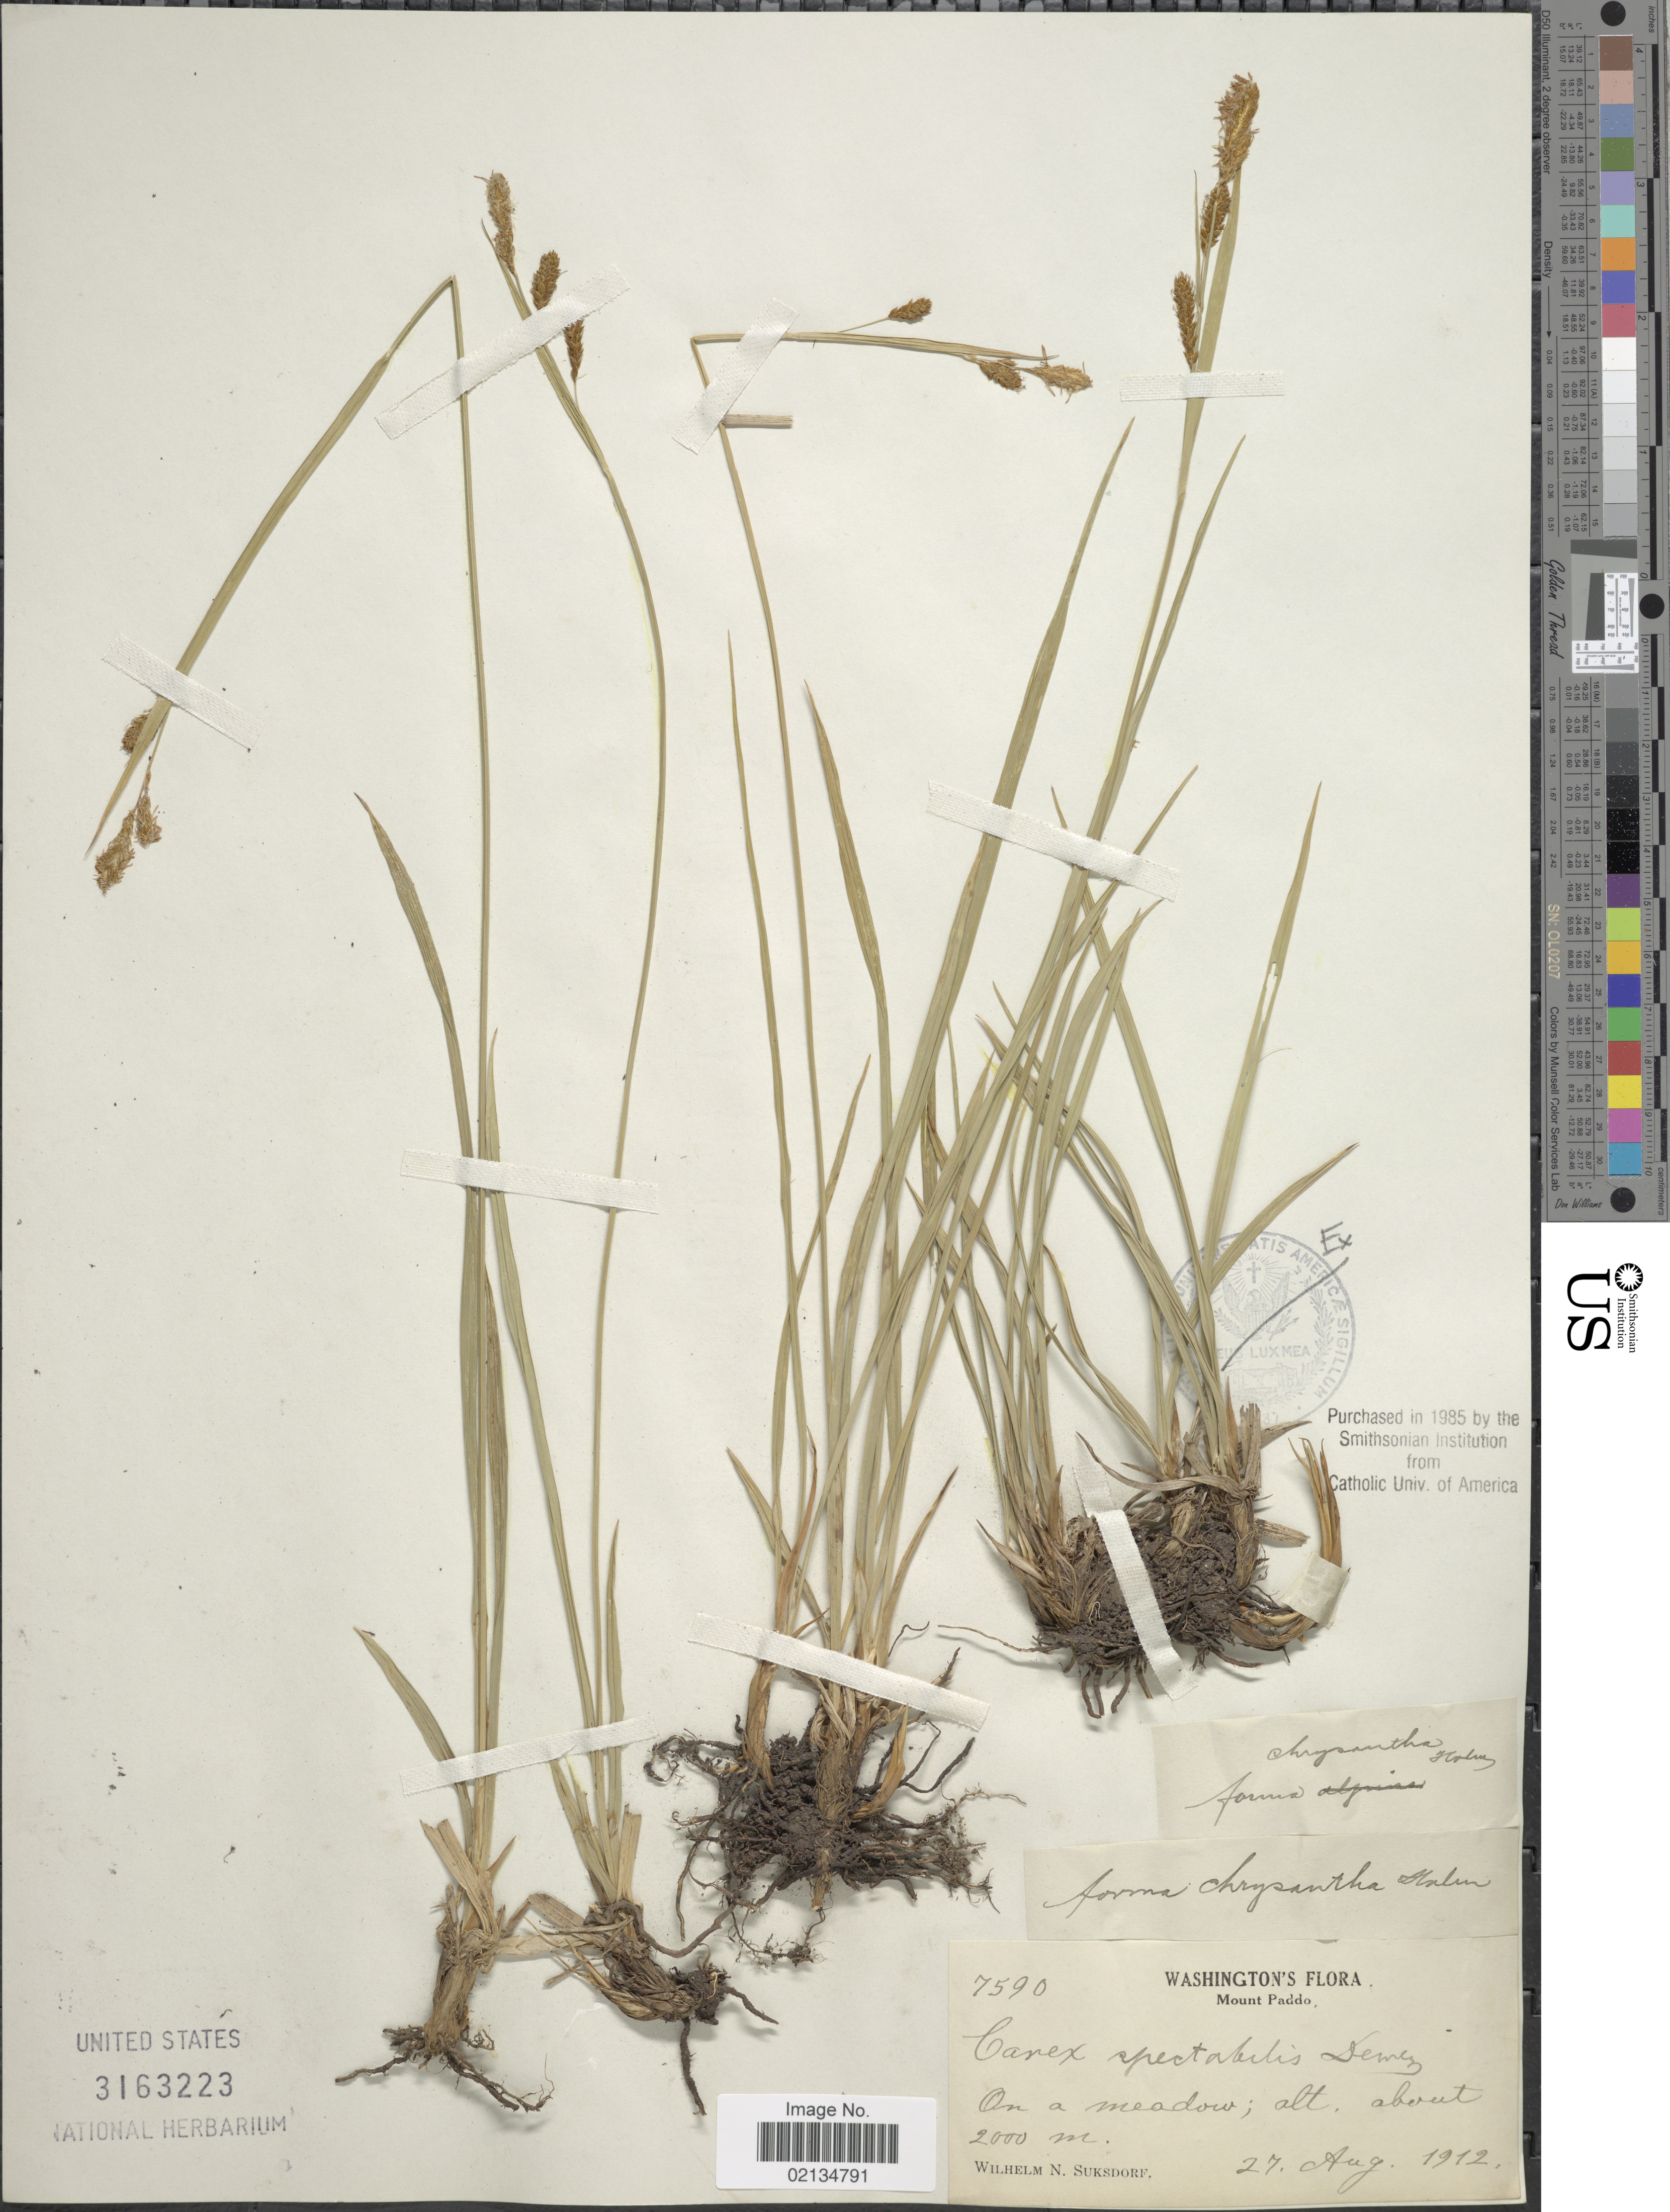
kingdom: Plantae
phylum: Tracheophyta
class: Liliopsida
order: Poales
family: Cyperaceae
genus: Carex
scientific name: Carex spectabilis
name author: Dewey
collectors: W. N. Suksdorf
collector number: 7590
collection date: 1912-07-27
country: United States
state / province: Washington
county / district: Skamania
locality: Mount Paddo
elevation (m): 2000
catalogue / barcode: US 3163223